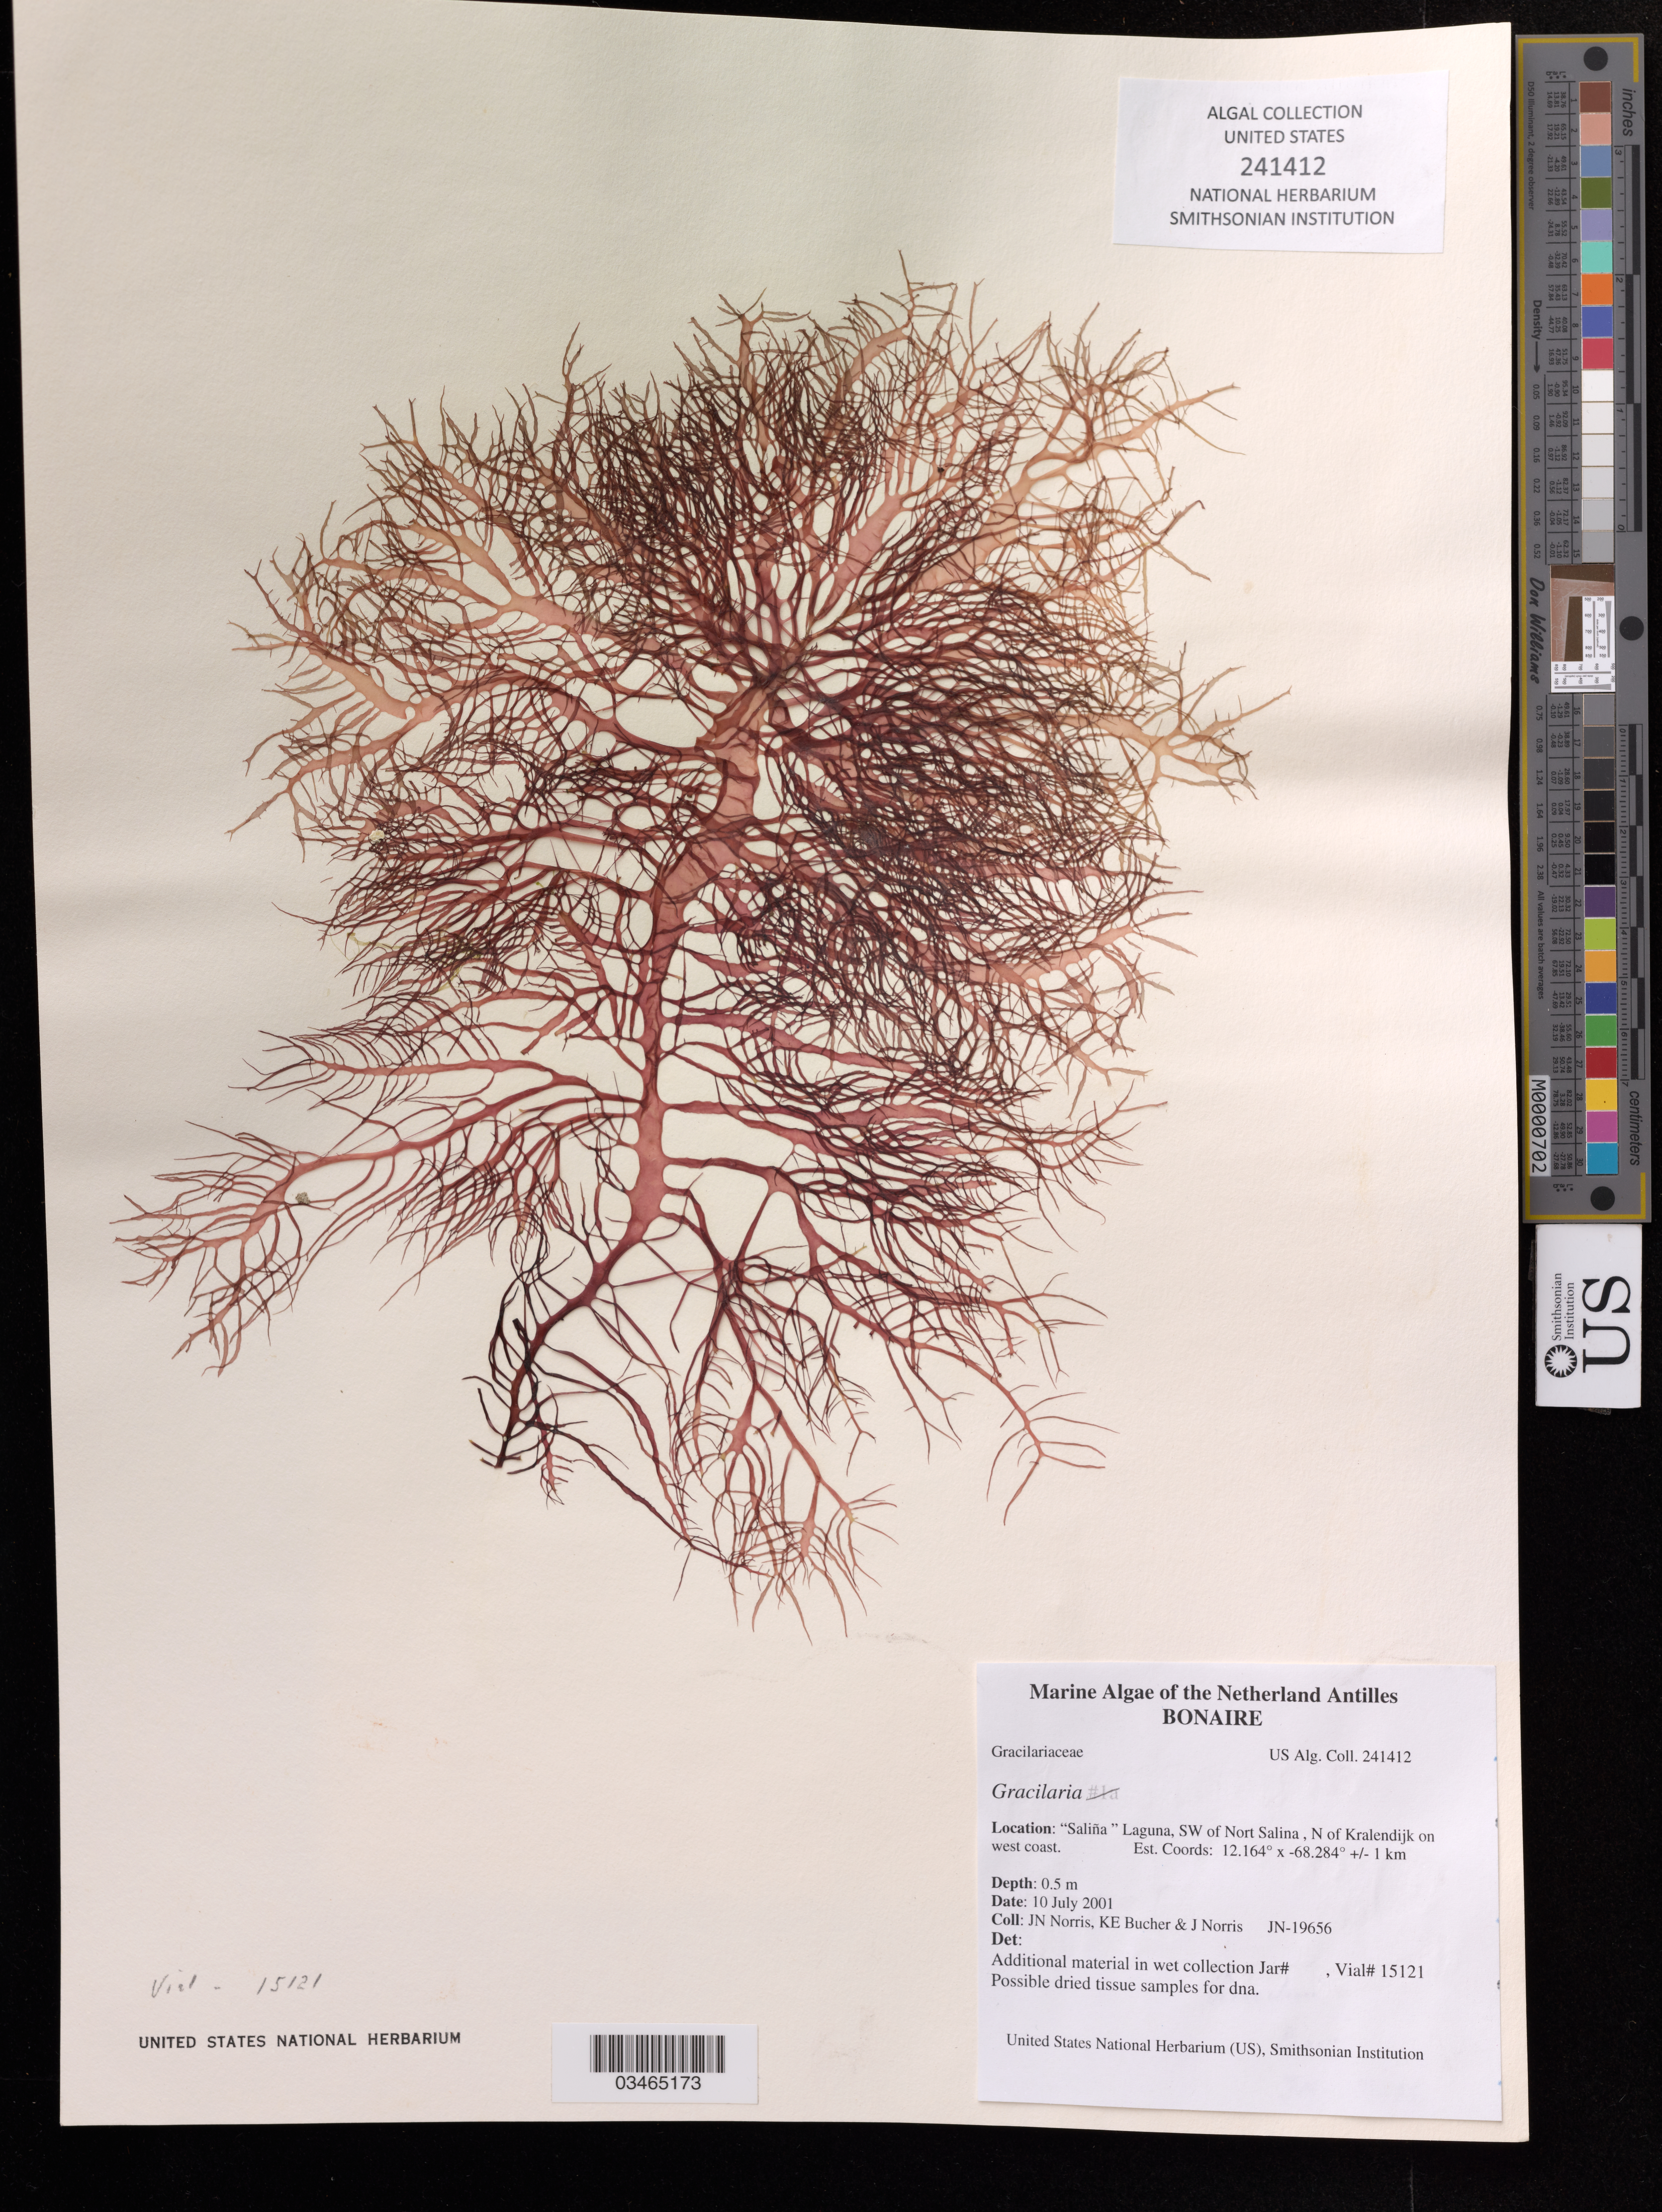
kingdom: Plantae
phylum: Rhodophyta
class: Florideophyceae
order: Gracilariales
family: Gracilariaceae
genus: Gracilaria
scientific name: Gracilaria sp.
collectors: J. Norris, K. E. Bucher & J. Norris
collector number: JN-19656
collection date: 2001-07-10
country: Netherlands Antilles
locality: Bonaire. "Salina" Laguna, SW of Nort Salina, N of Kralendijk on west coast.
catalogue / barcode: US 241412